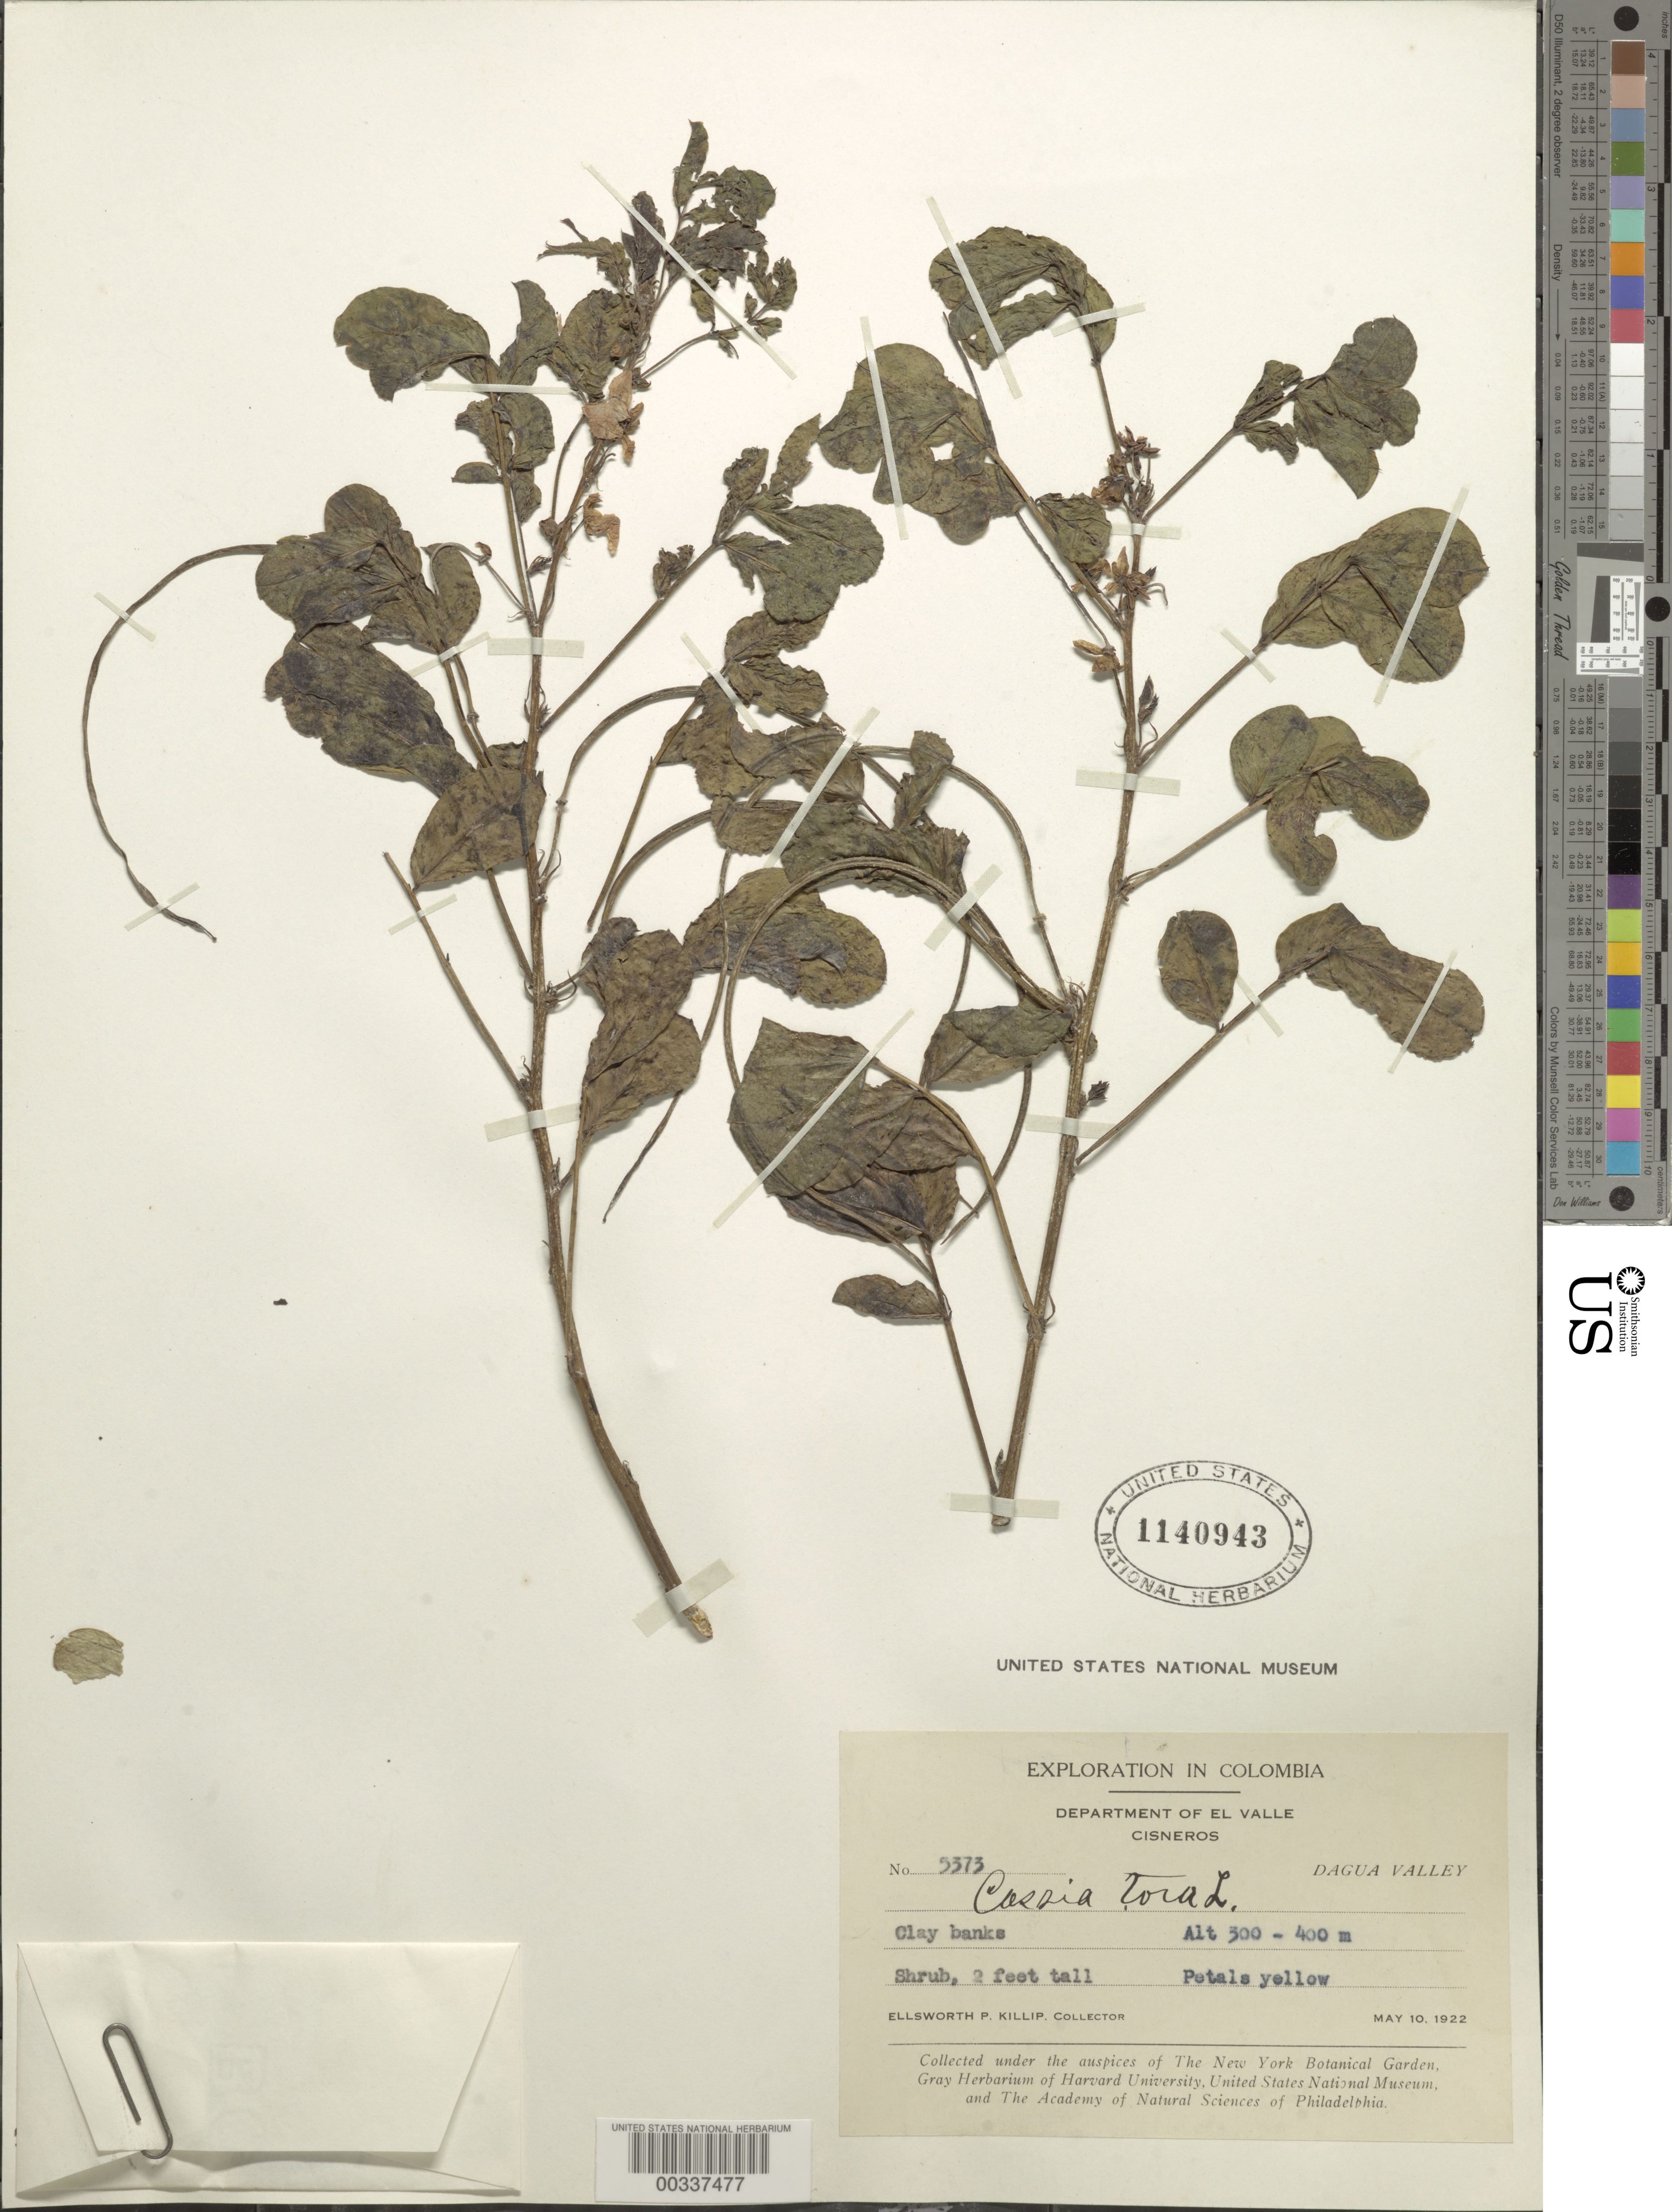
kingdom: Plantae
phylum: Tracheophyta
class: Magnoliopsida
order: Fabales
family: Fabaceae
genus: Senna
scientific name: Senna obtusifolia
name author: (L.) H.S. Irwin & Barneby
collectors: E. P. Killip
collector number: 5373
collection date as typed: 10 May 1922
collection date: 1922-05-10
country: Colombia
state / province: Valle del Cauca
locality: Cisneros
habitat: Clay banks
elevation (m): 300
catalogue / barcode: US 1140943